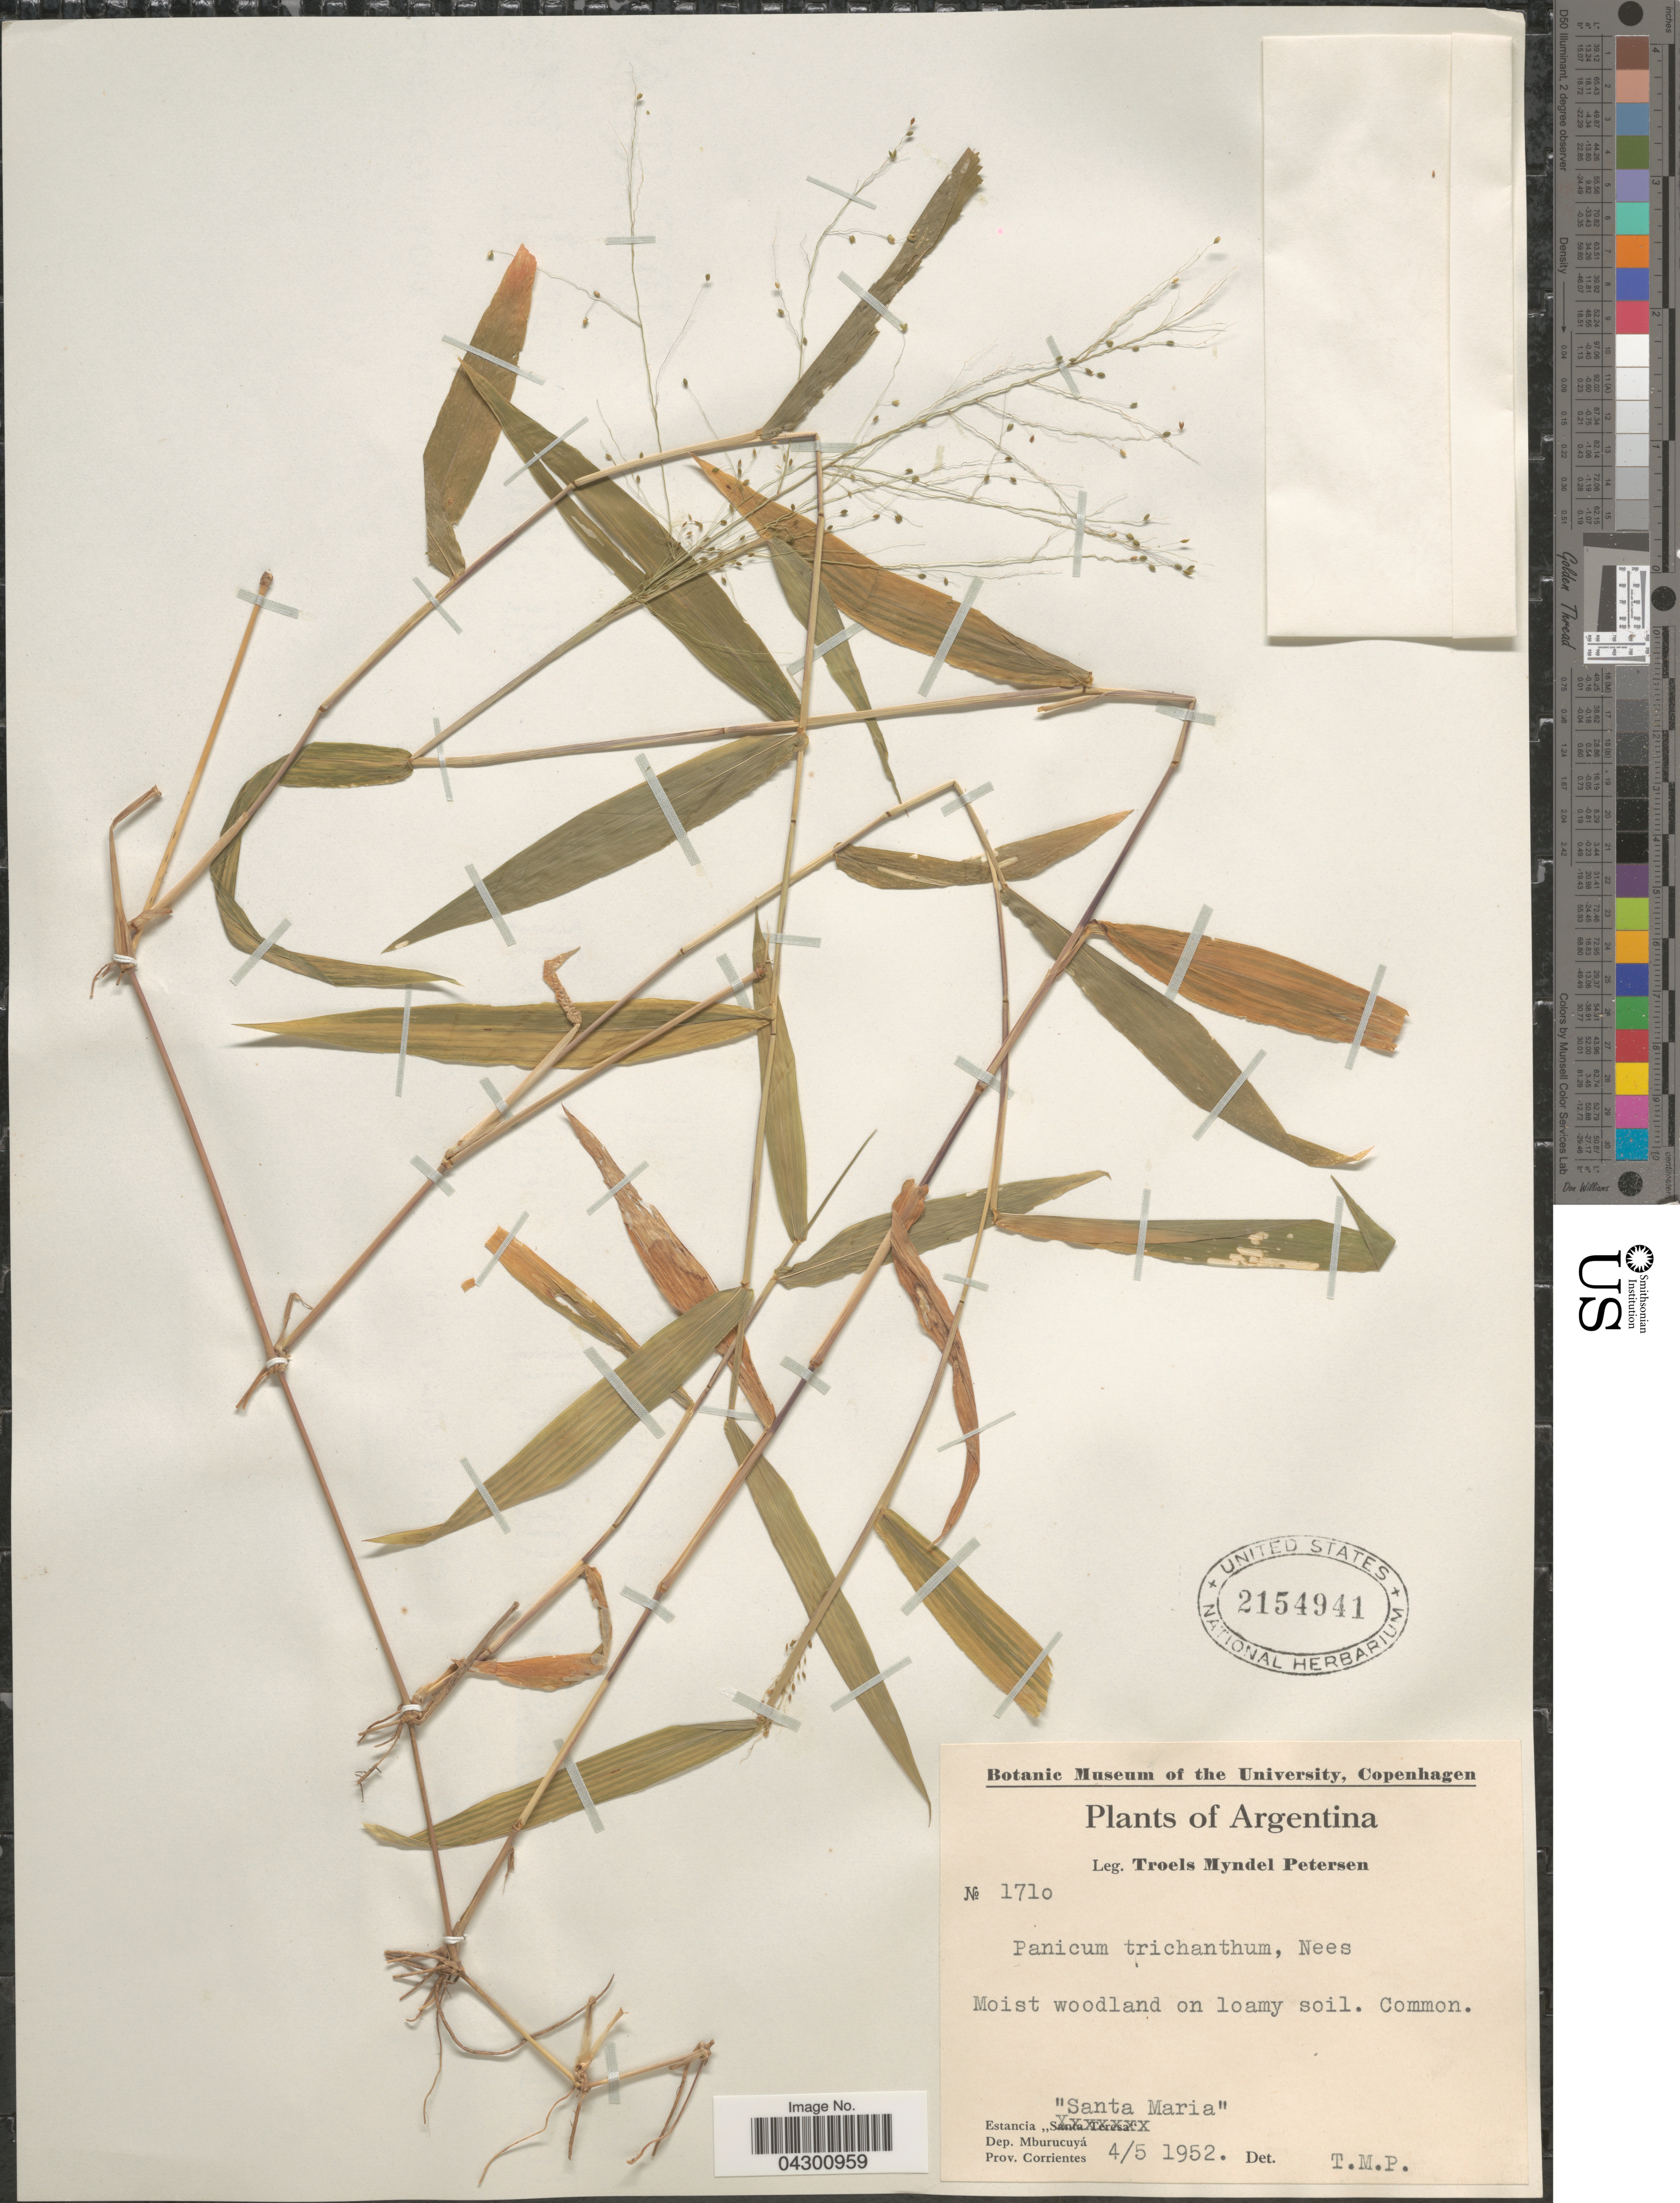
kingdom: Plantae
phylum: Tracheophyta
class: Liliopsida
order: Poales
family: Poaceae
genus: Panicum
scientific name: Panicum trichanthum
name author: Nees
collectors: T. M. Petersen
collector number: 1710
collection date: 1952-05-04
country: Argentina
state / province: Corrientes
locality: Estancia "Santa Maria". Dep. Mburucuyá.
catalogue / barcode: US 2154941